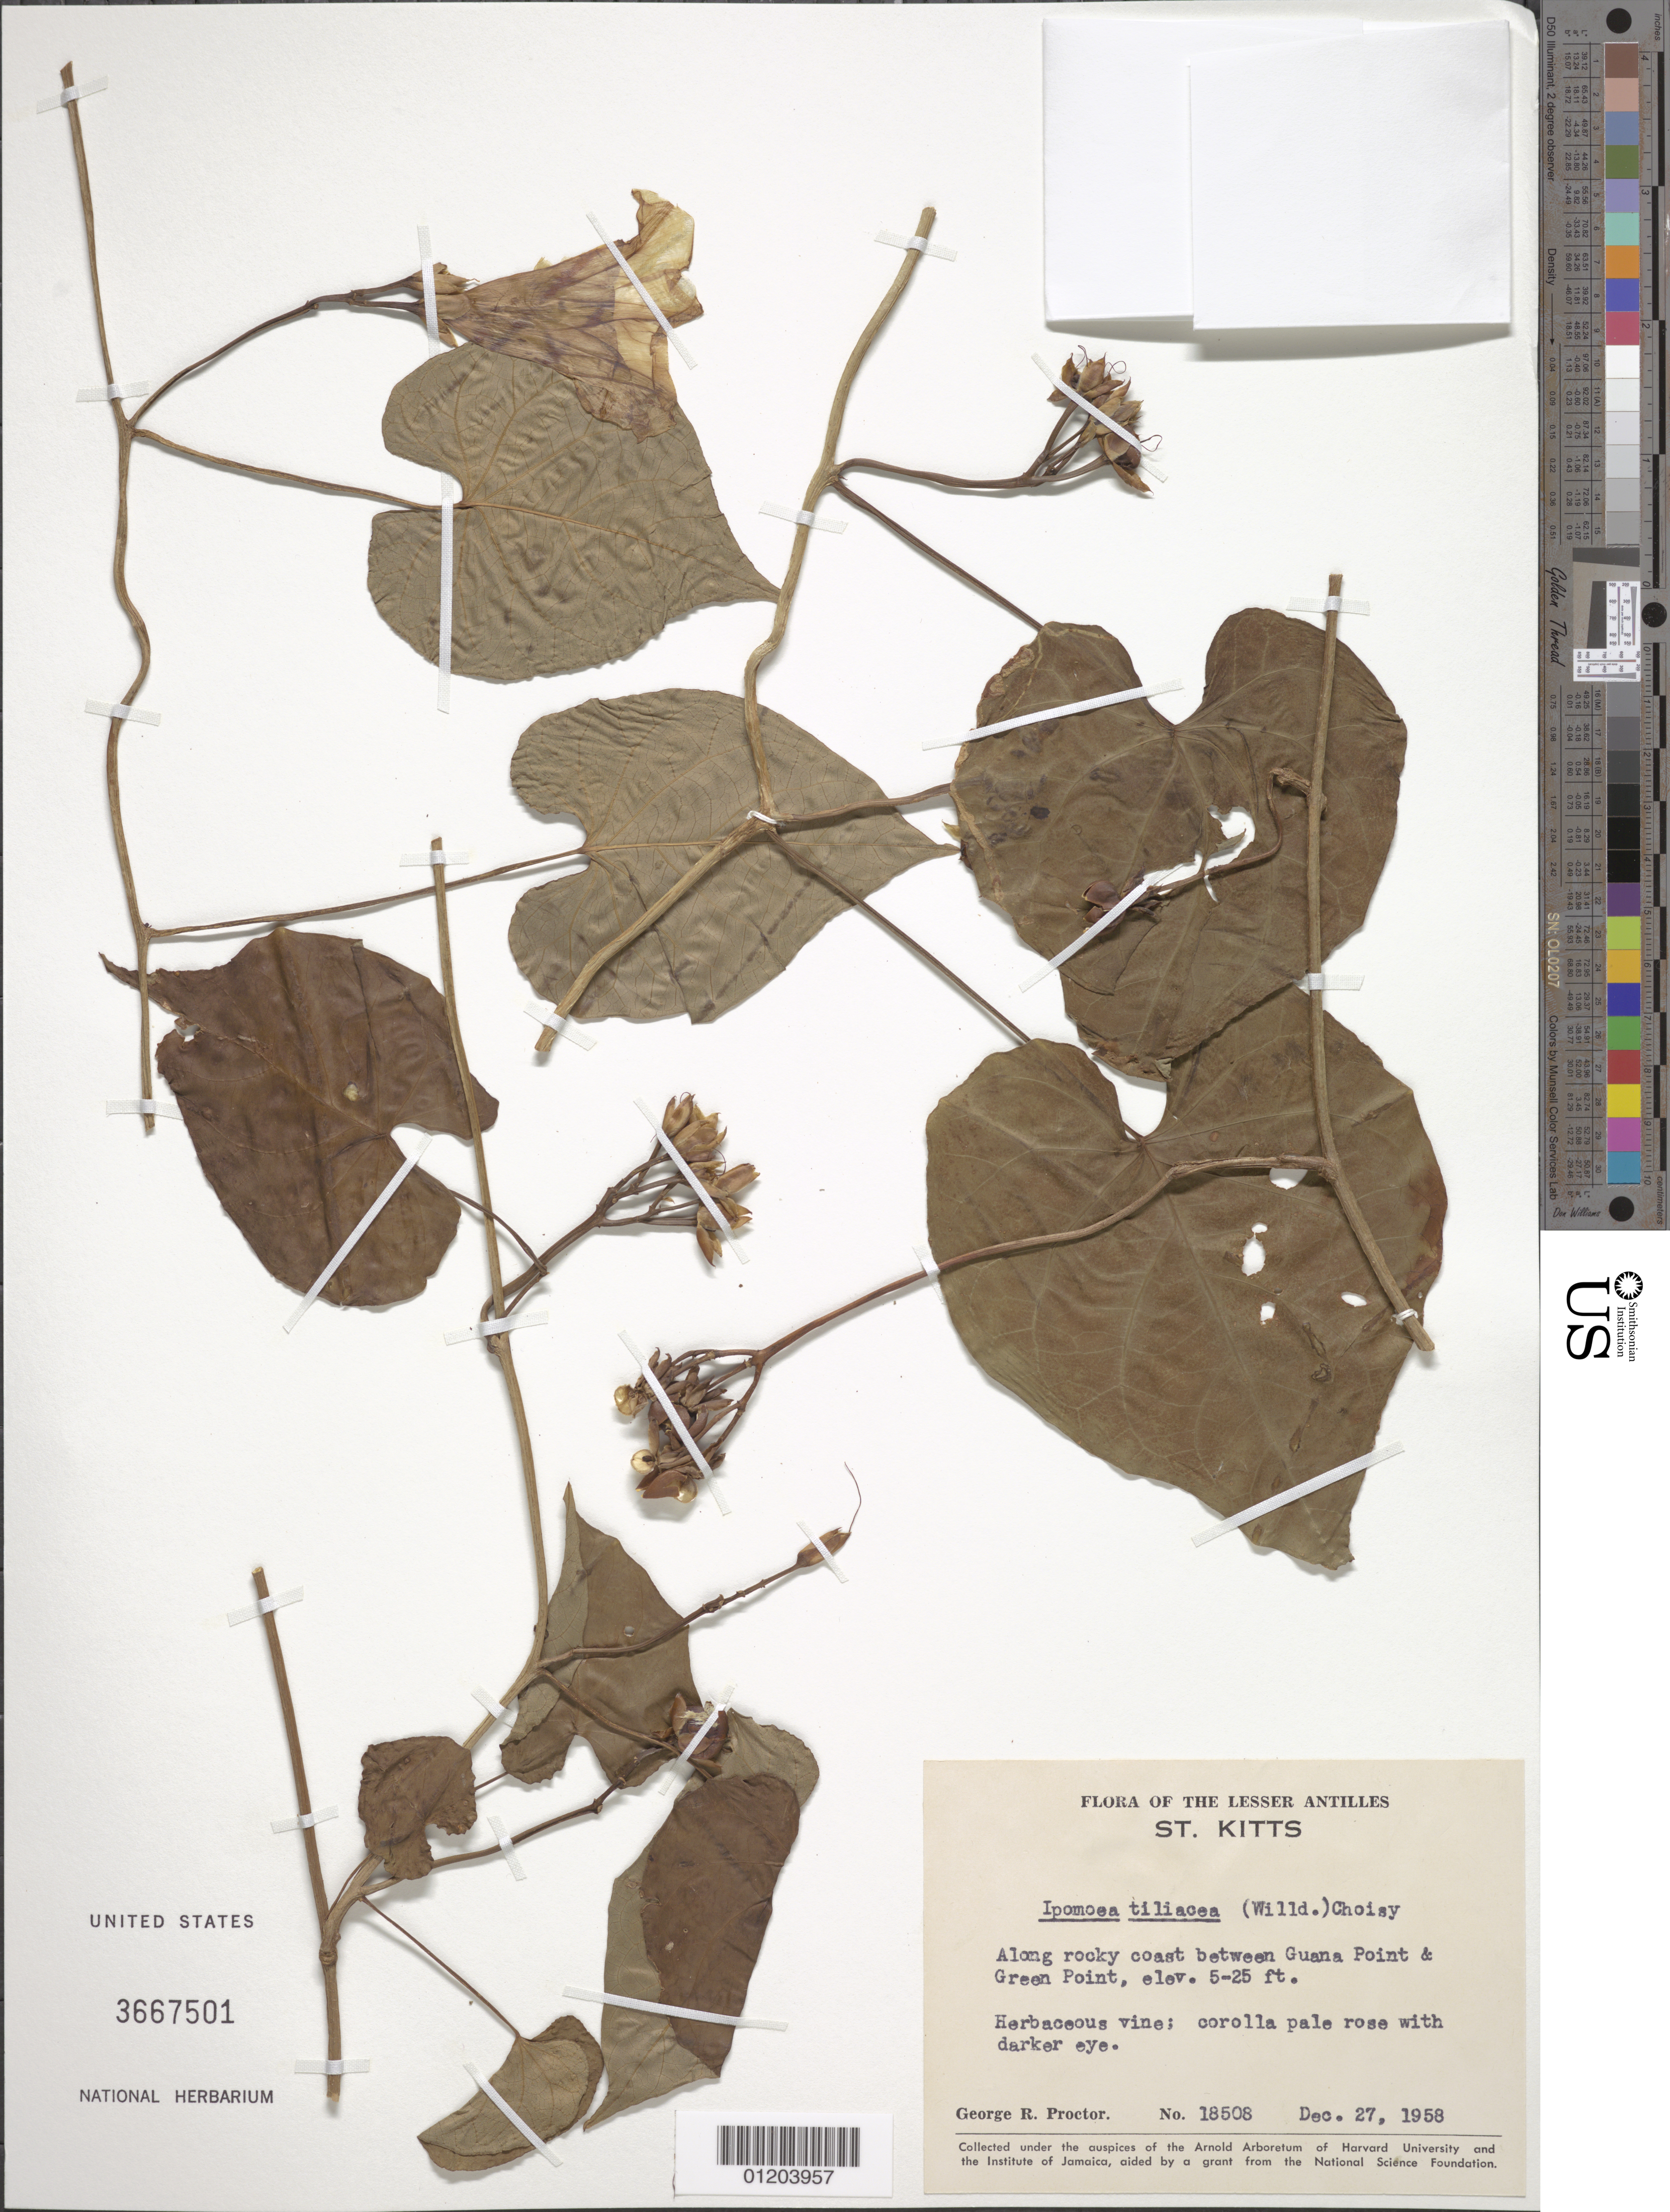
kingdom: Plantae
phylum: Tracheophyta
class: Magnoliopsida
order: Solanales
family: Convolvulaceae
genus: Ipomoea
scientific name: Ipomoea tiliacea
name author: (Willd.) Choisy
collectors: G. R. Proctor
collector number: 18508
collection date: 1958-12-27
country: St. Christopher-Nevis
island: St. Kitts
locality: Guana Point to Green Point.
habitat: Along rocky coast.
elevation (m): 2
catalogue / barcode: US 3667501